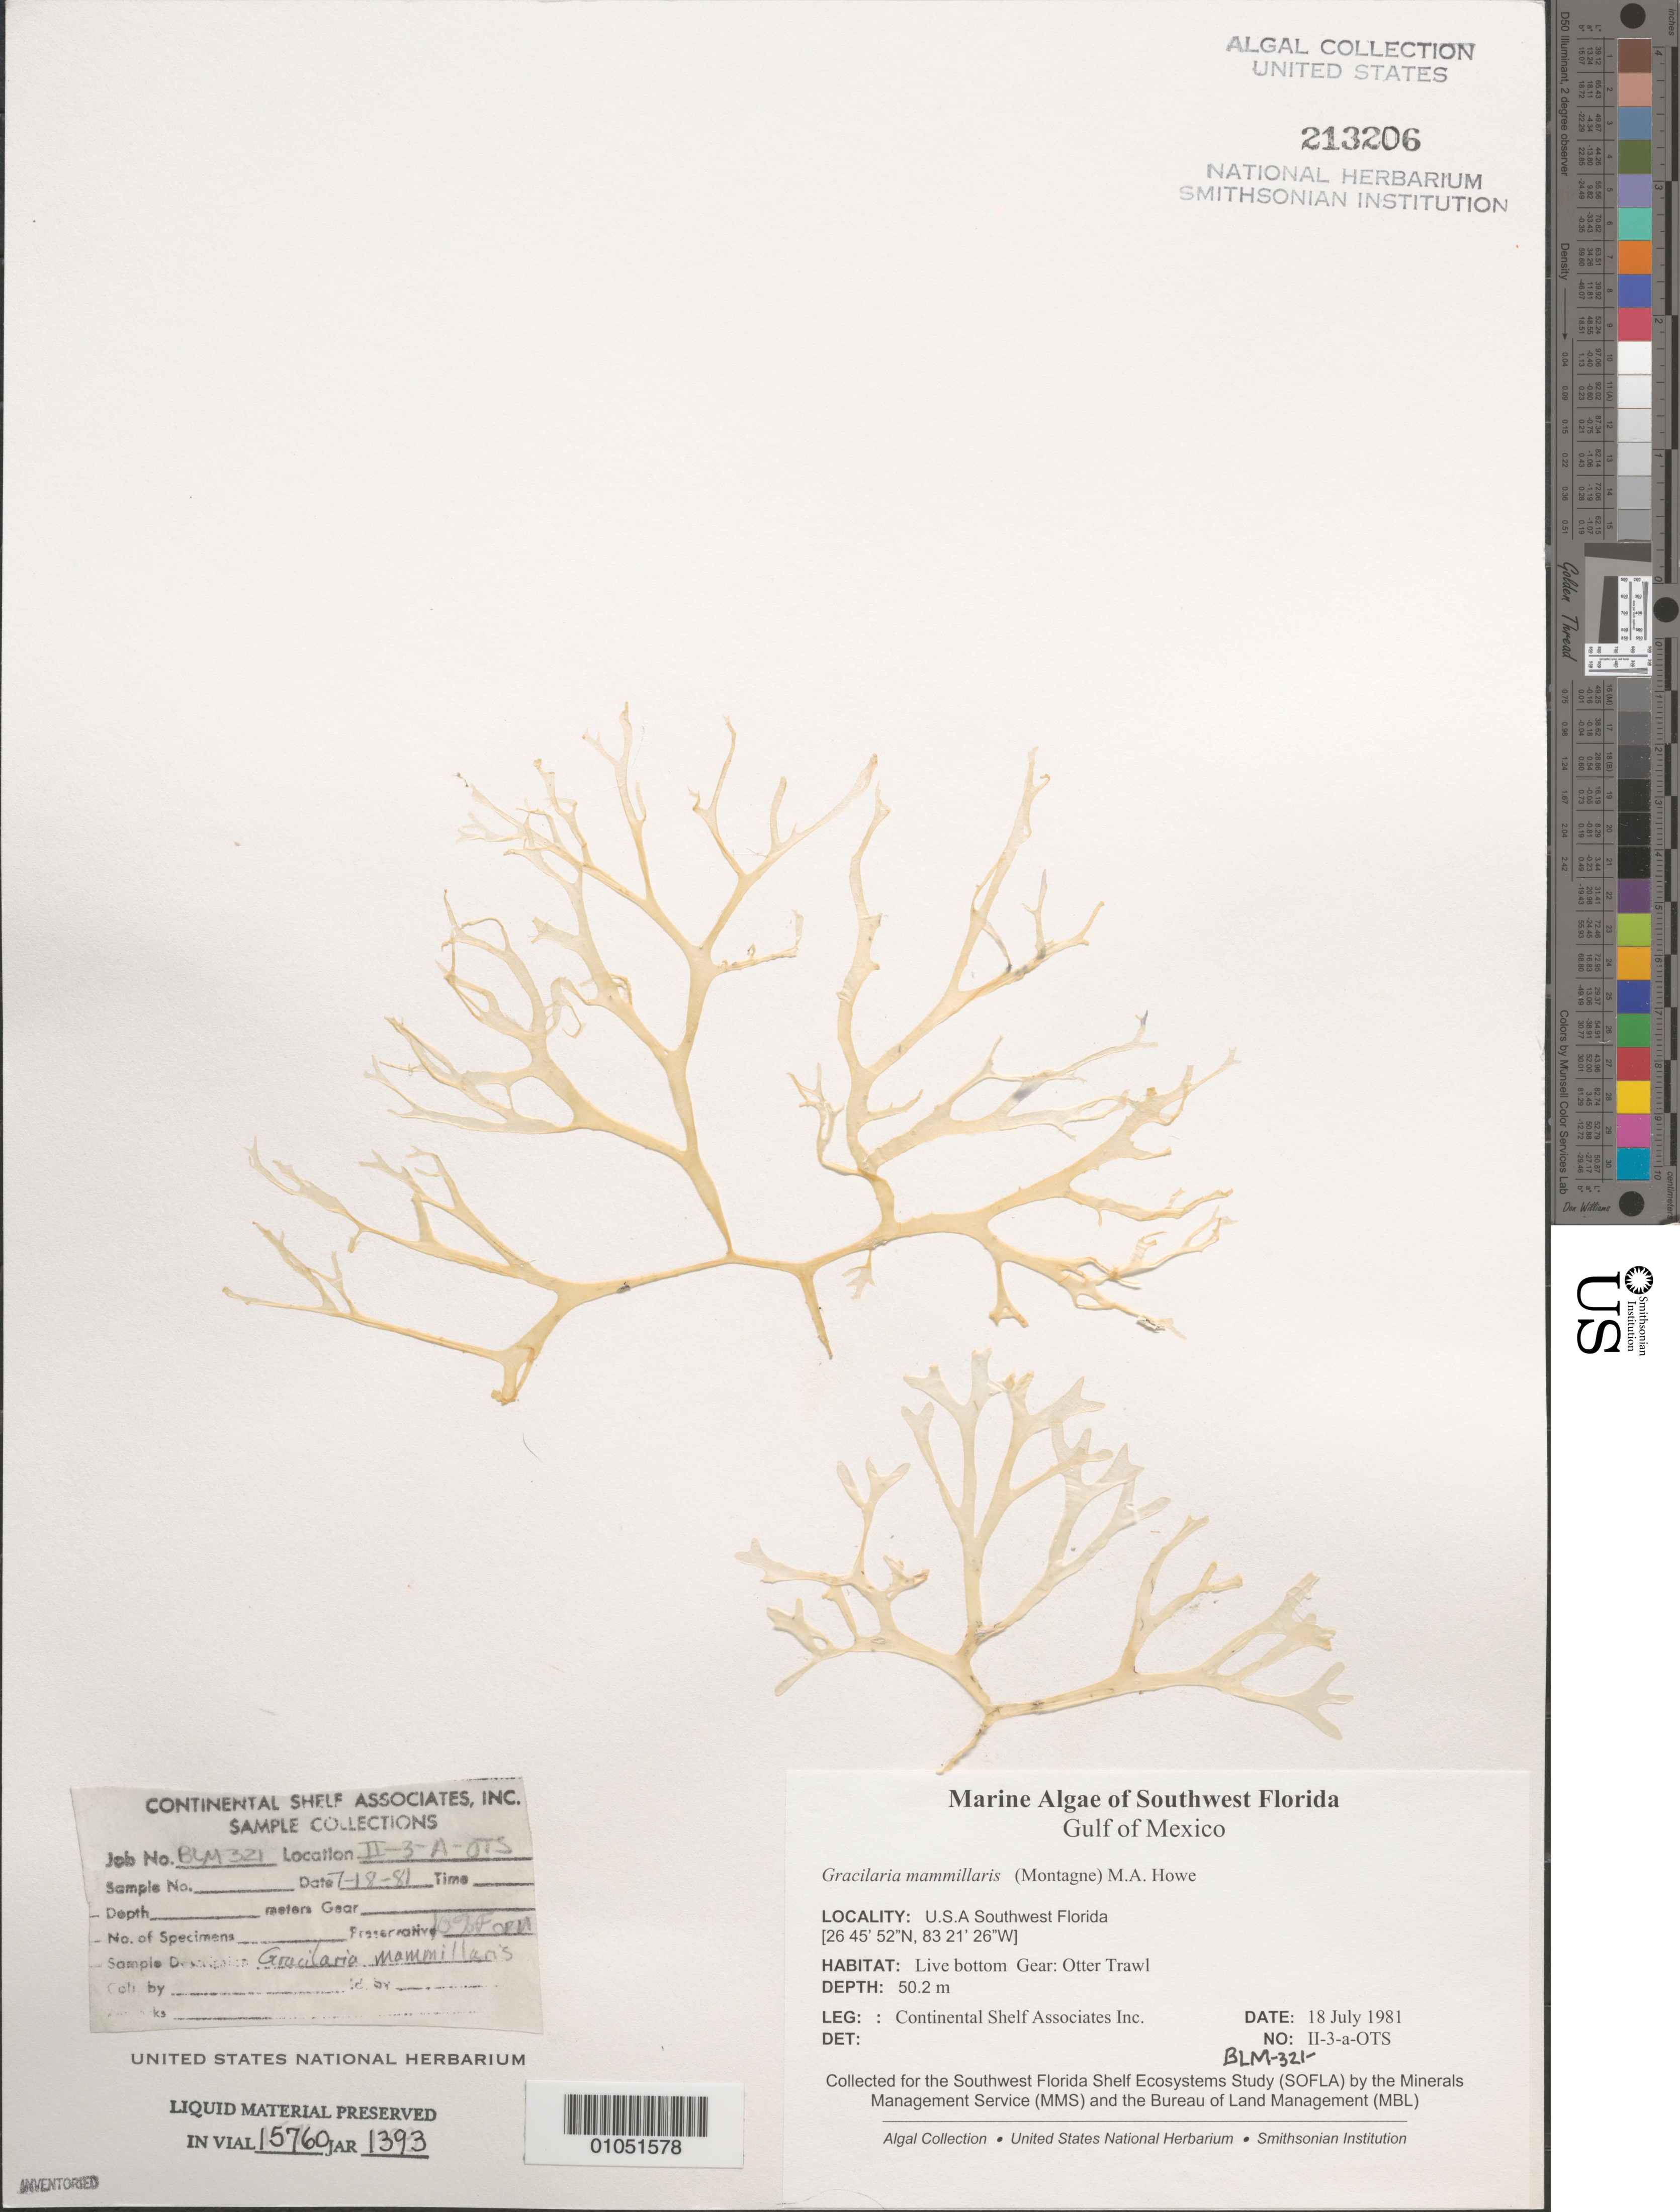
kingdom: Plantae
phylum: Rhodophyta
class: Florideophyceae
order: Gracilariales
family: Gracilariaceae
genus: Gracilaria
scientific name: Gracilaria mammillaris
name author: (Mont.) M. Howe in Britton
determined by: Blair, S. M.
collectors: Continental Shelf Associates Inc.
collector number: BLM-321-II-3-A-OTS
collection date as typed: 18 Jul 1981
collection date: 1981-07-18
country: United States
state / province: Florida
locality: Gulf of Mexico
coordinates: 26 45'52"N, 83 21'26"W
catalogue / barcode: US 213206